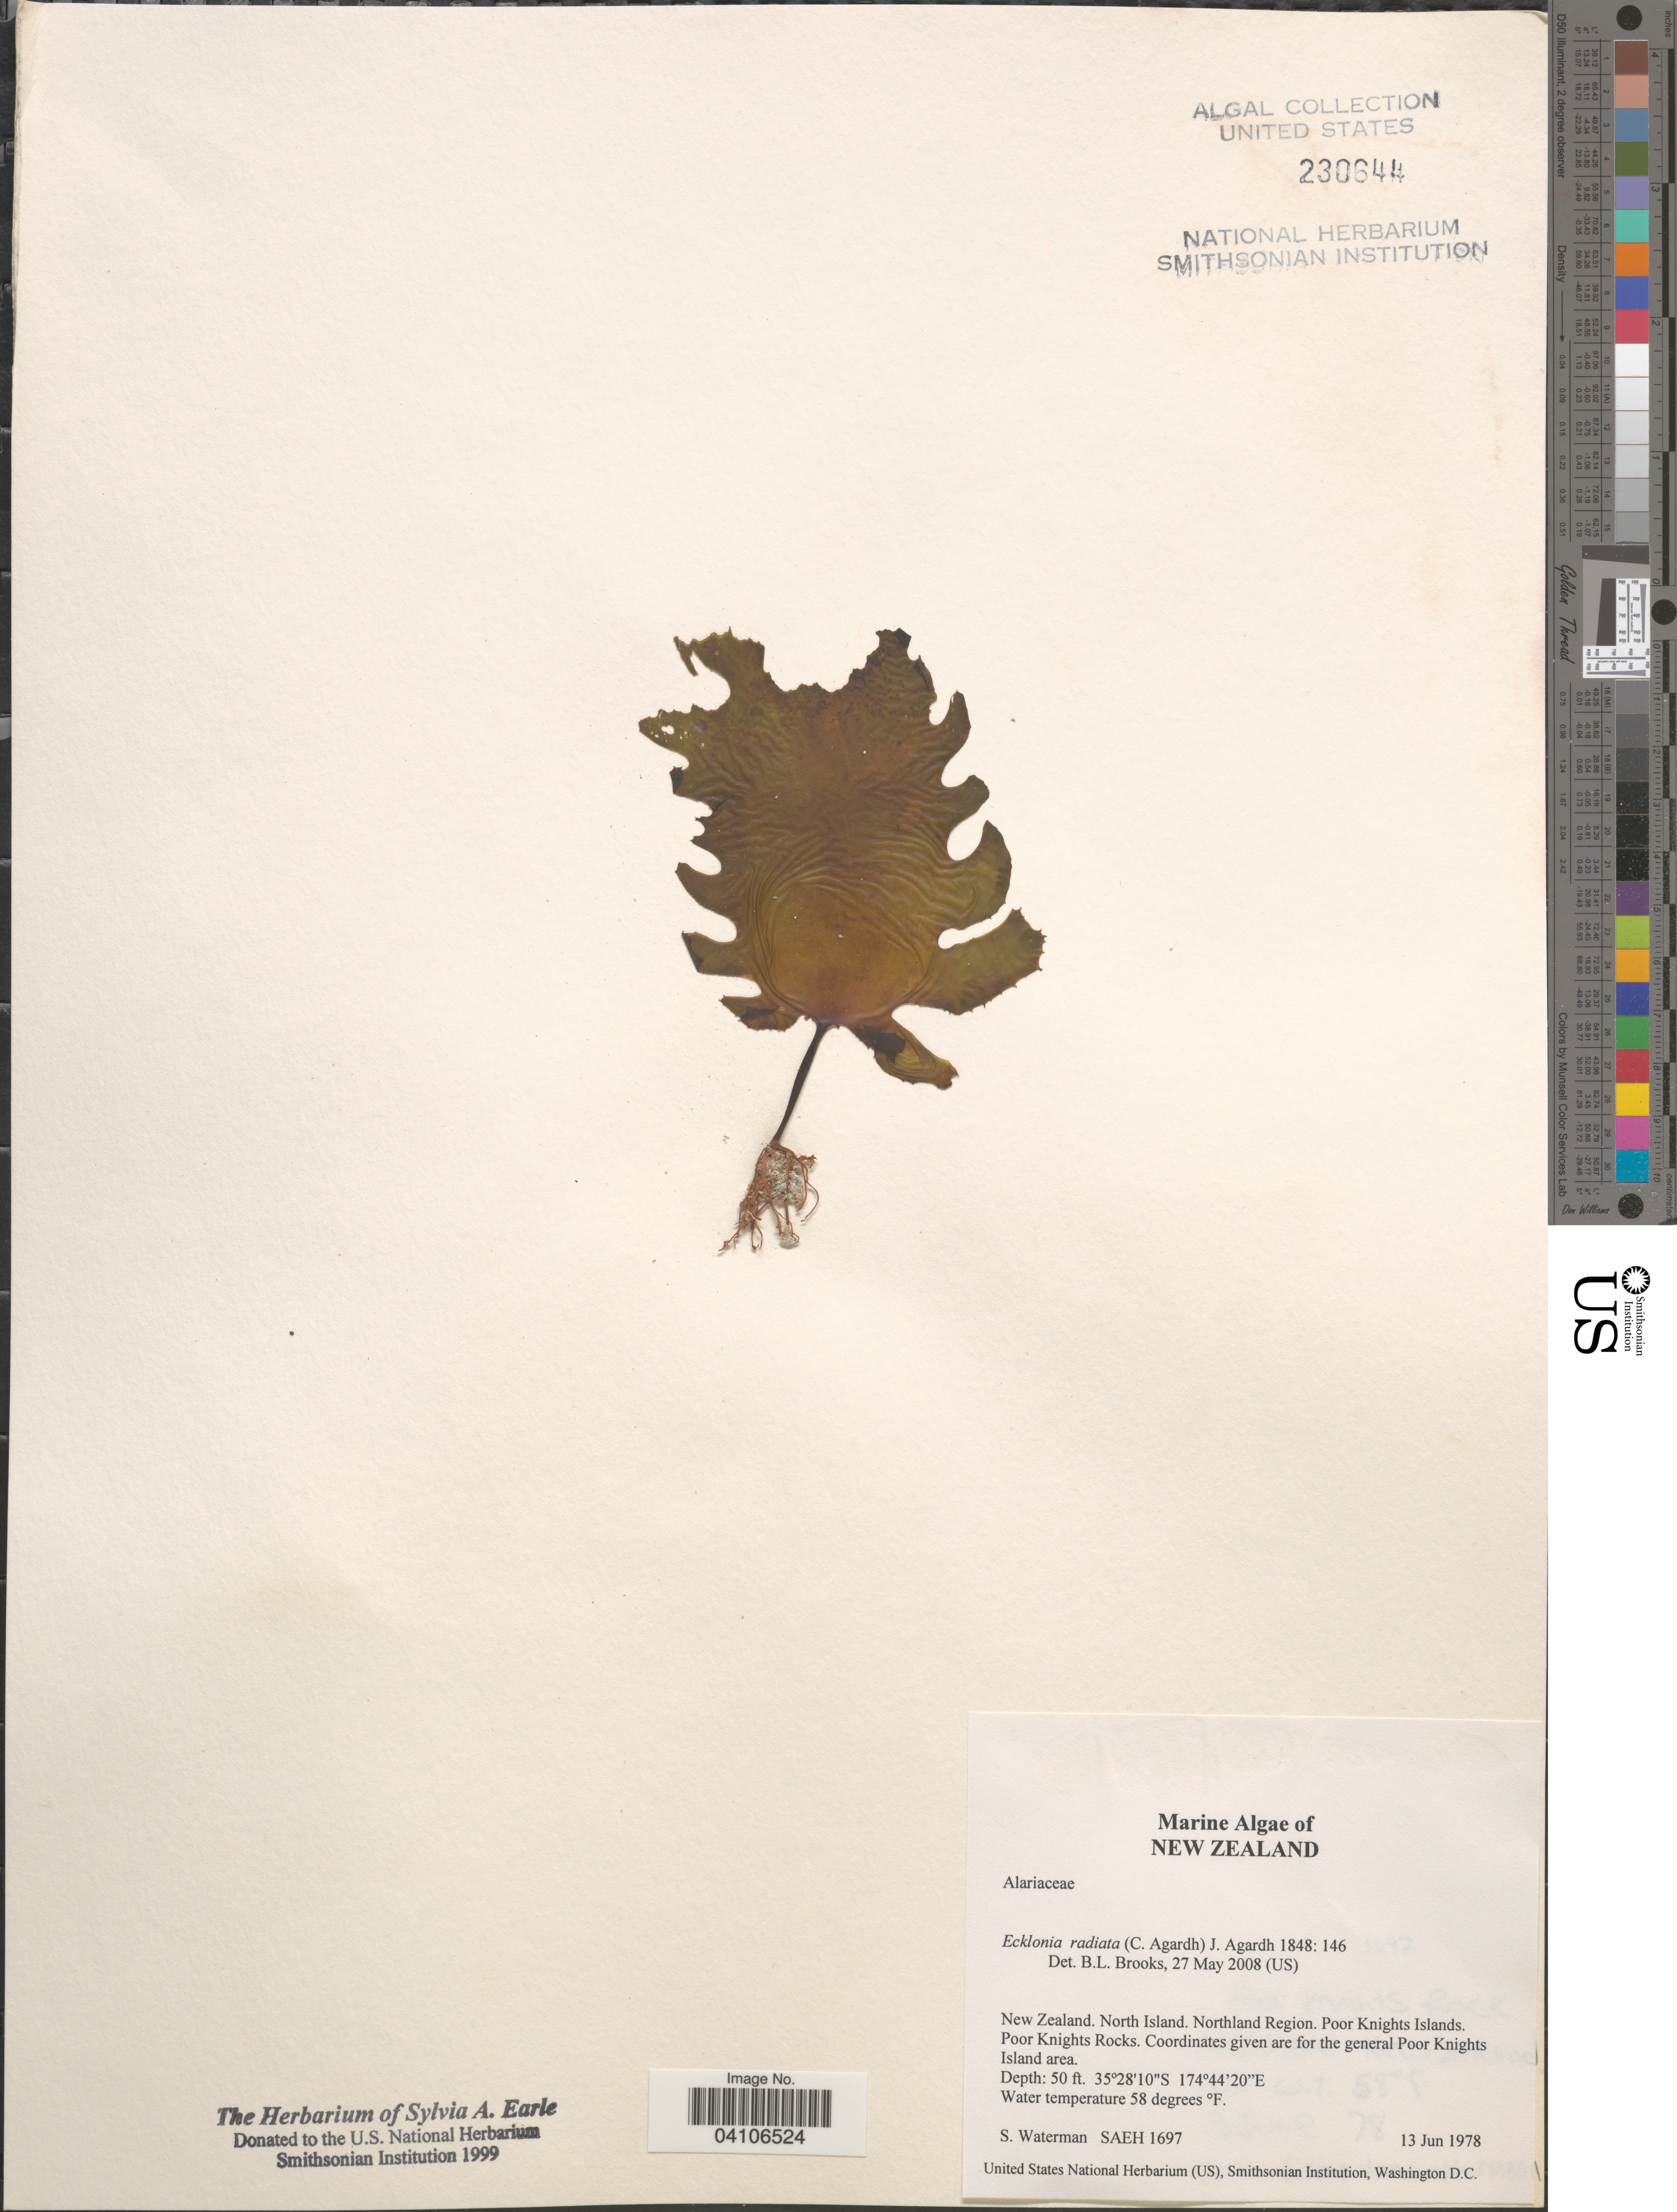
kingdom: Chromista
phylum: Ochrophyta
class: Phaeophyceae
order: Laminariales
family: Lessoniaceae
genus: Ecklonia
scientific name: Ecklonia radiata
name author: (C. Agardh) J. Agardh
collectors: S. Waterman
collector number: SAEH 1697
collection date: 1978-06-13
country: New Zealand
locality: North Island. Northland Region. Poor Knights Islands. Poor Knights Rocks. Coordinates given are for the general Poor Knights Island area [unsure placement].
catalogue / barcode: US 230644